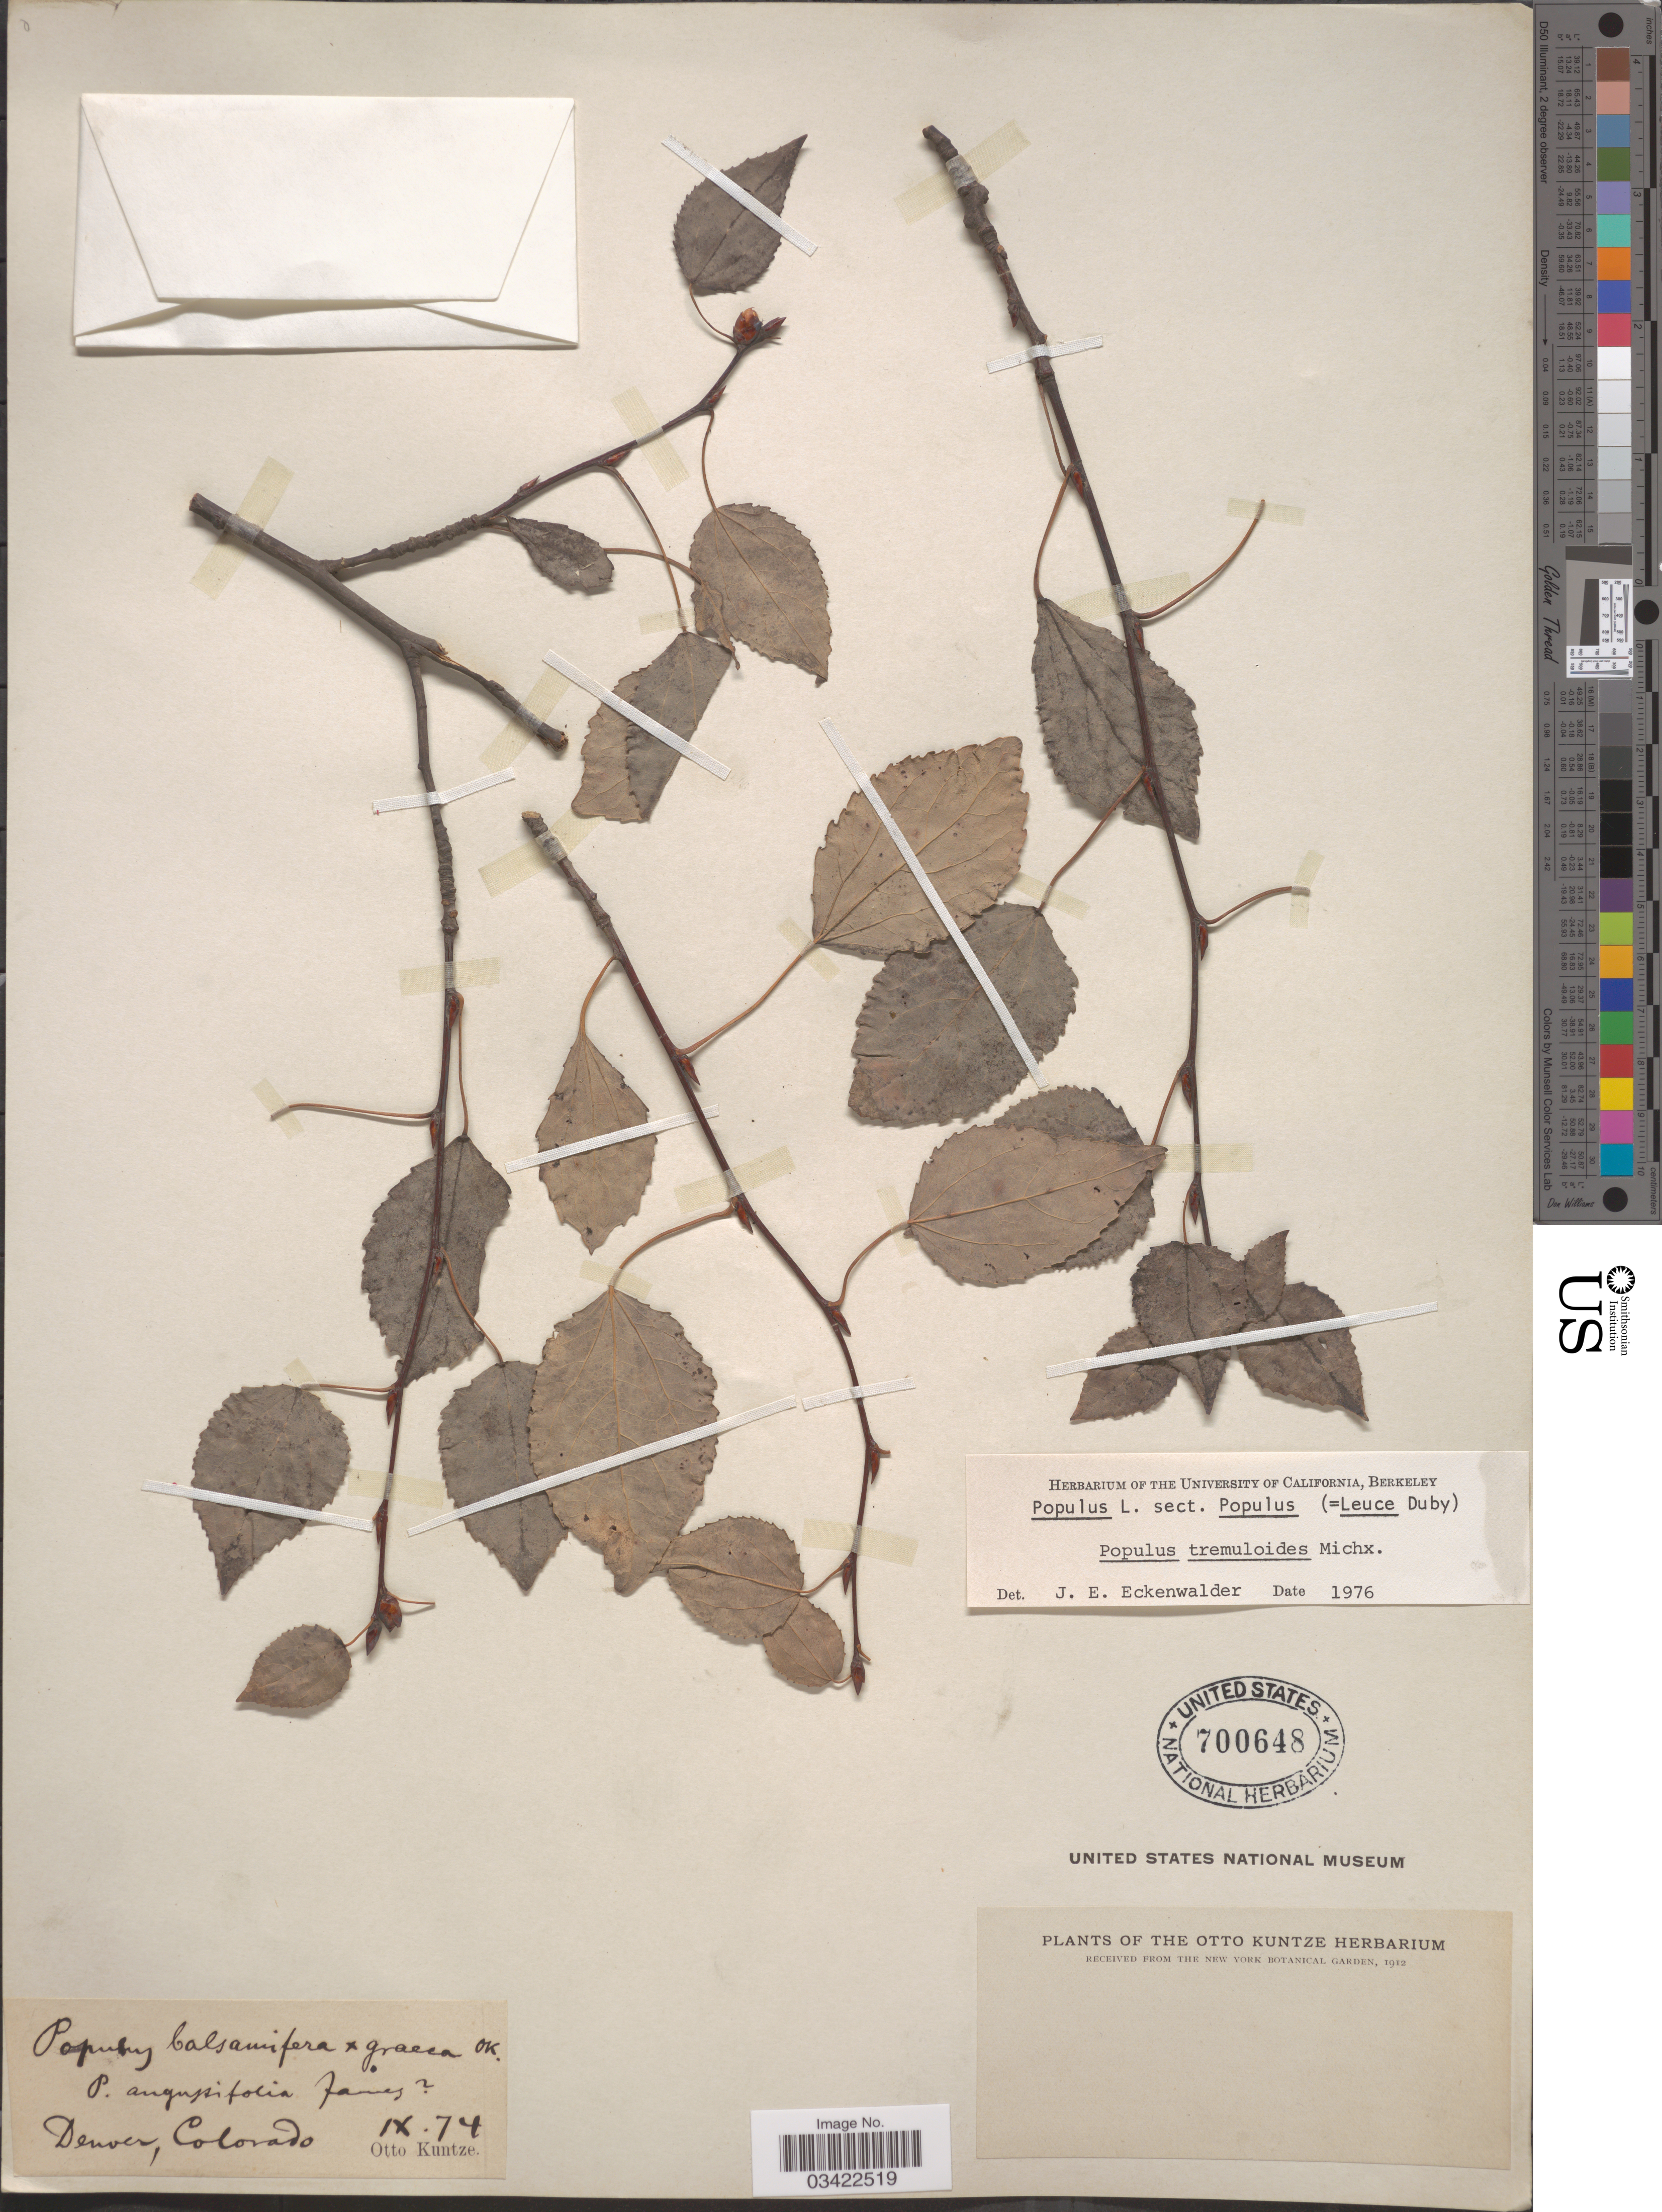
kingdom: Plantae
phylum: Tracheophyta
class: Magnoliopsida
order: Malpighiales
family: Salicaceae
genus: Populus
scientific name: Populus tremuloides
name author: Michx.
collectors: C.E.O. Kuntze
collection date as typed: Transcribed d/m/y: /9/74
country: United States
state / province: Colorado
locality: Denver.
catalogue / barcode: US 700648